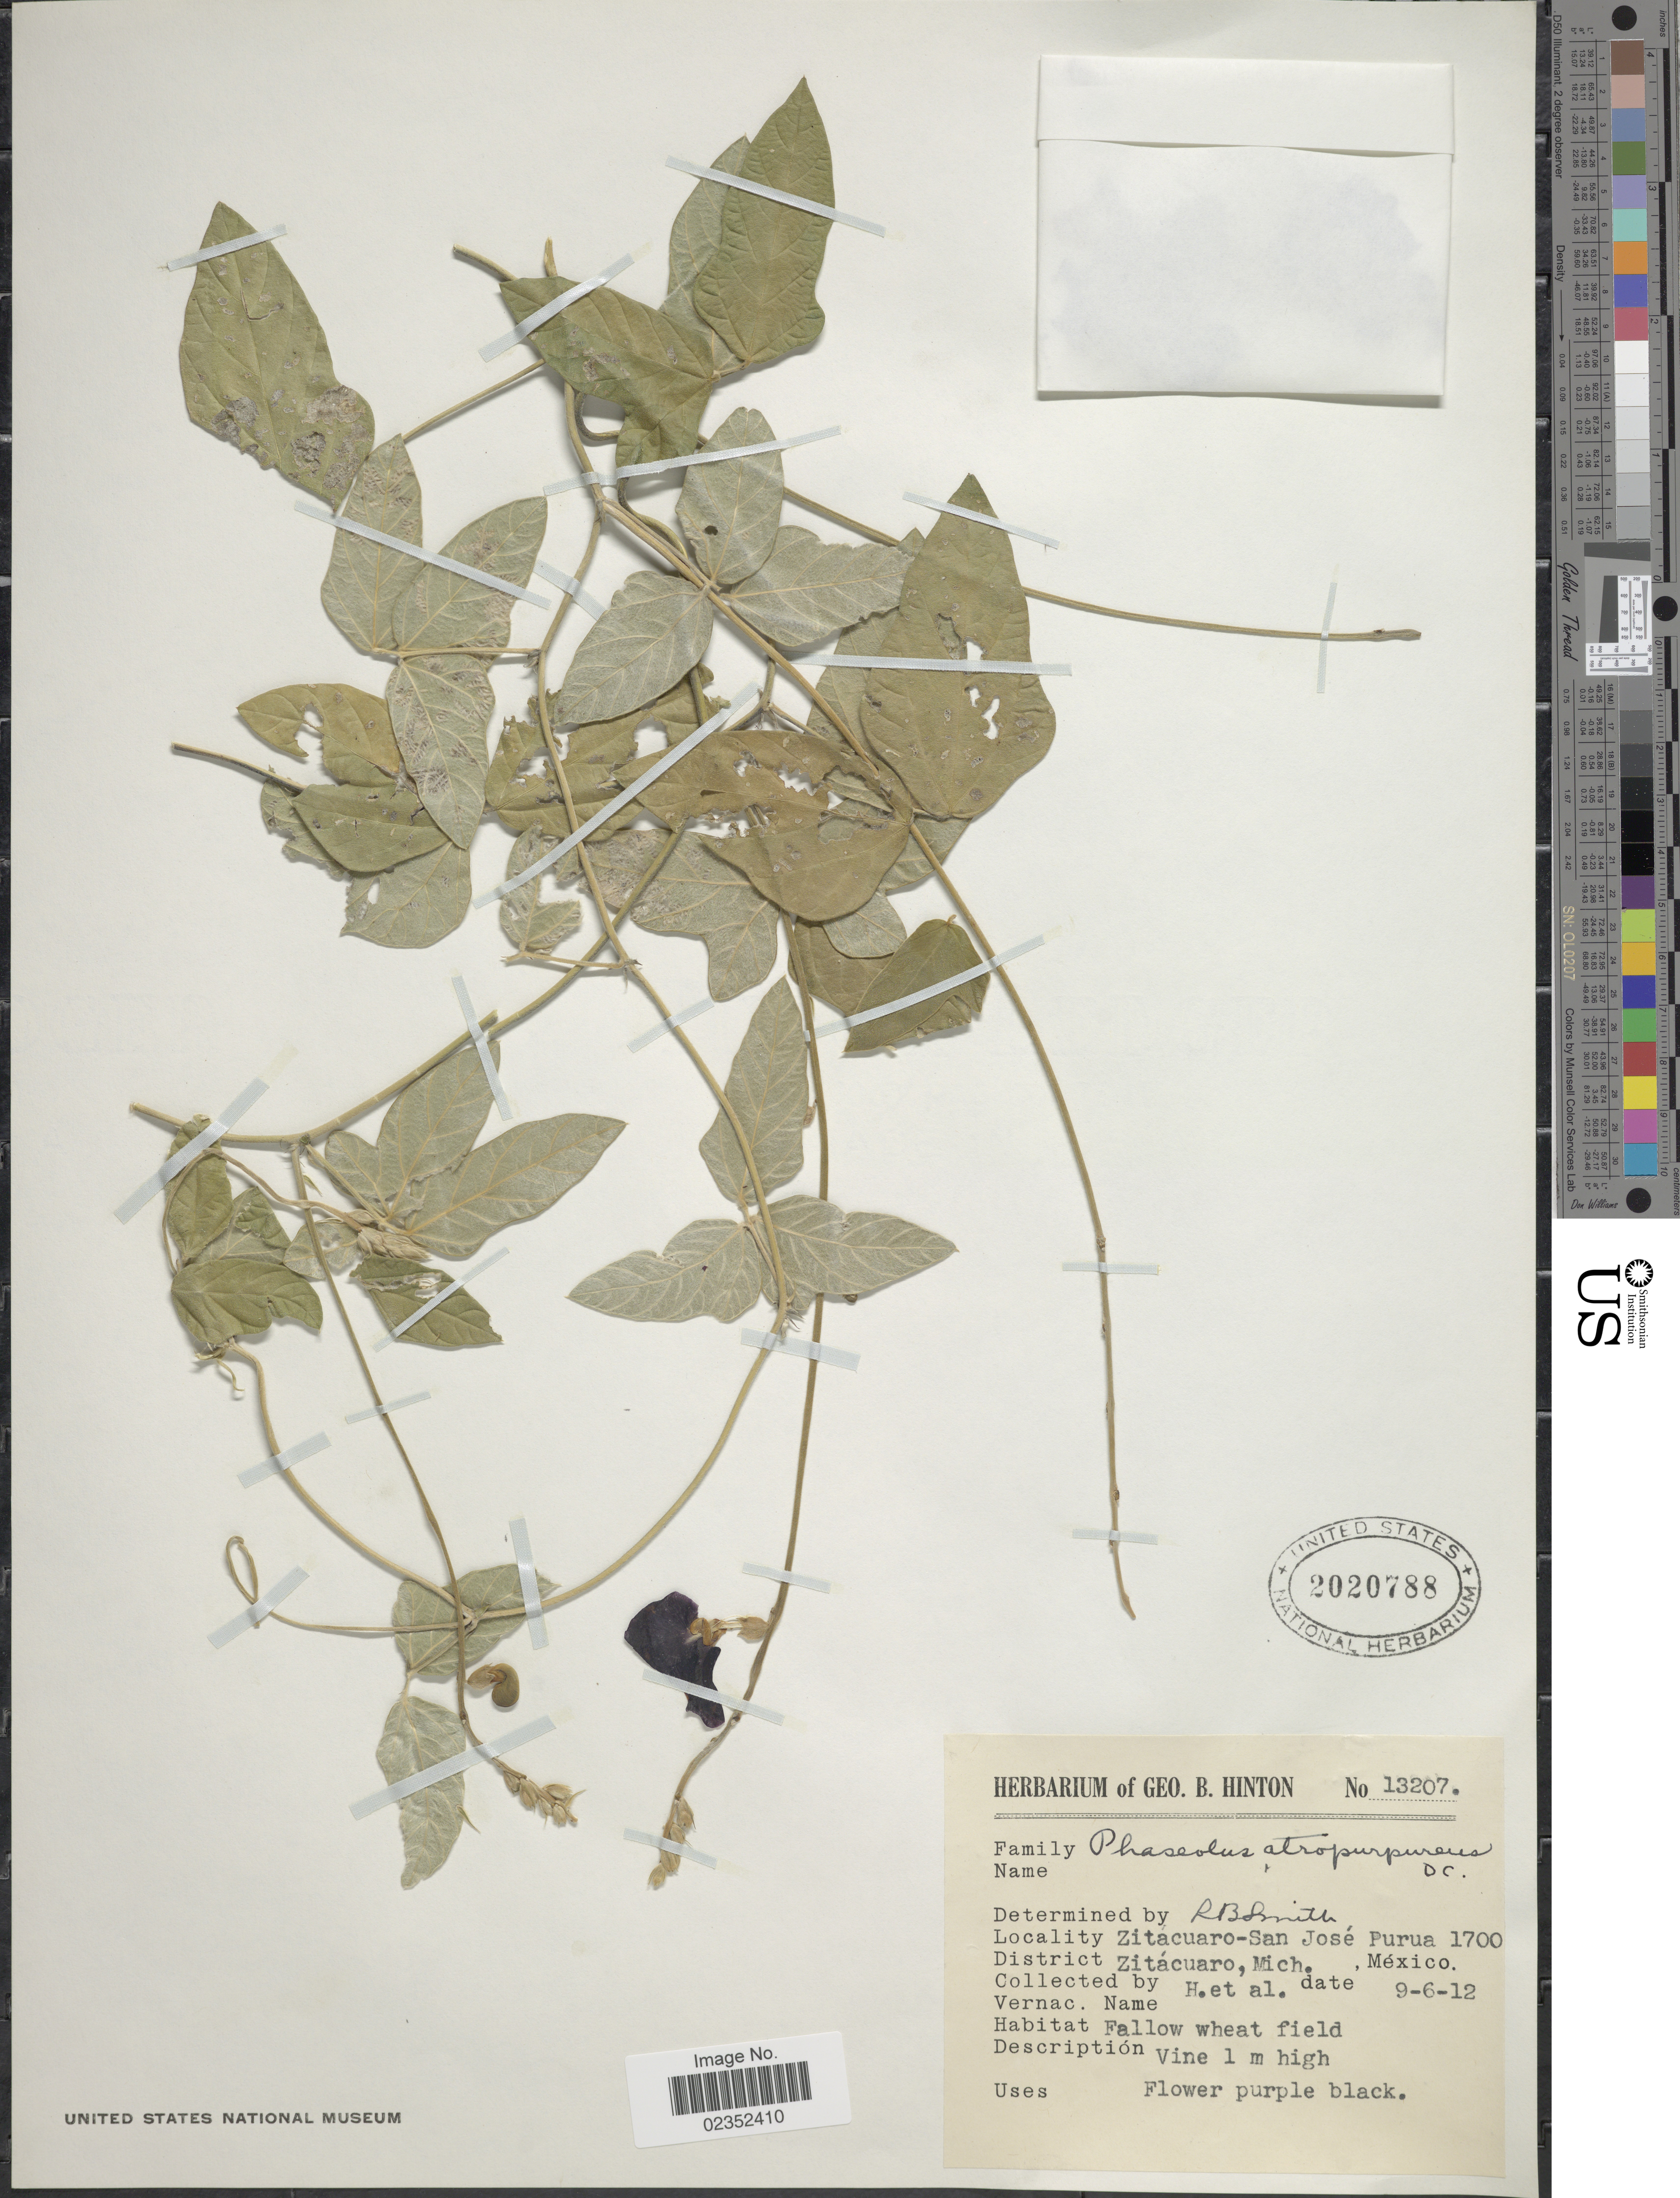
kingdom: Plantae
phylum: Tracheophyta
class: Magnoliopsida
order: Fabales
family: Fabaceae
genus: Macroptilium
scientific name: Macroptilium atropurpureum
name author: (DC.) Urb.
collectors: G. B. Hinton & et al.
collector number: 13207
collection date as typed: Transcribed d/m/y: 6/9/12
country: Mexico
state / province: Michoacán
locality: Zitacuaro-San Jose Purua. District Zitacuaro, Mich.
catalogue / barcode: US 2020788